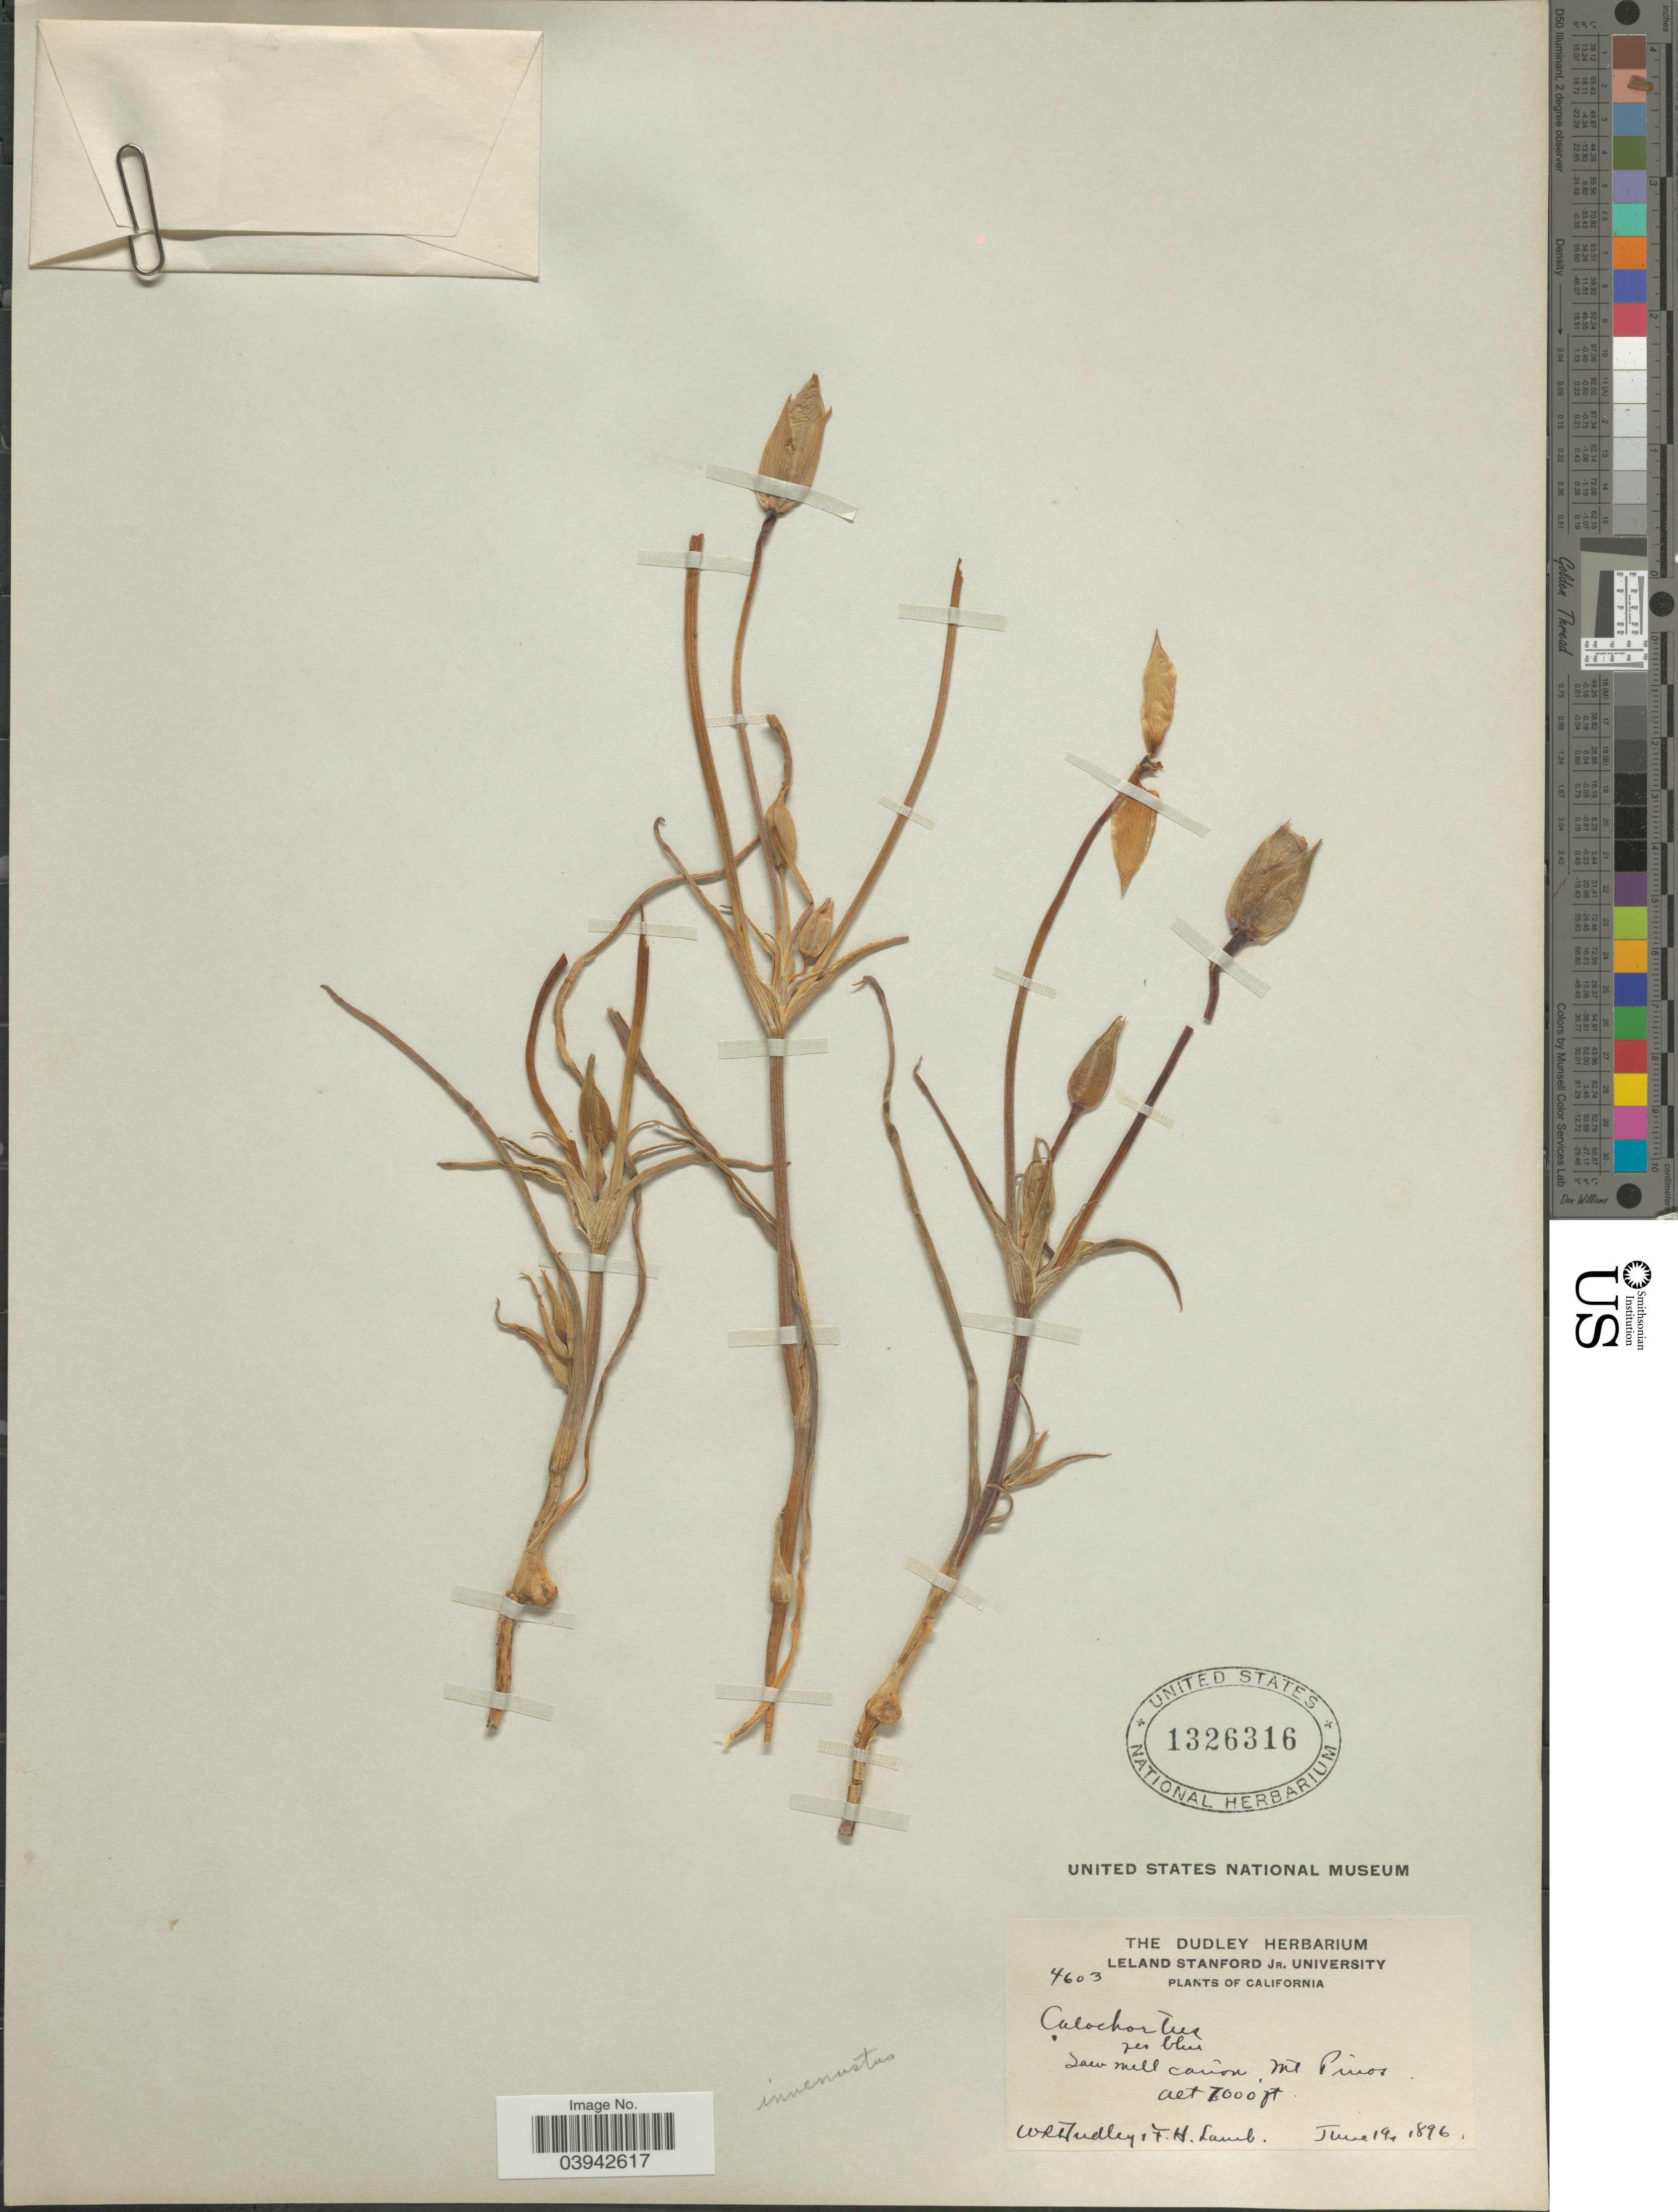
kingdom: Plantae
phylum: Tracheophyta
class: Liliopsida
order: Liliales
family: Liliaceae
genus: Calochortus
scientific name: Calochortus invenustus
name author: Greene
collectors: W. Dudley & F. H. Lamb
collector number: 4603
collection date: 1896-06-19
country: United States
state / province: California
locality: San Mell Cañon, Mt Pinos.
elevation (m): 2134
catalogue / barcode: US 1326316